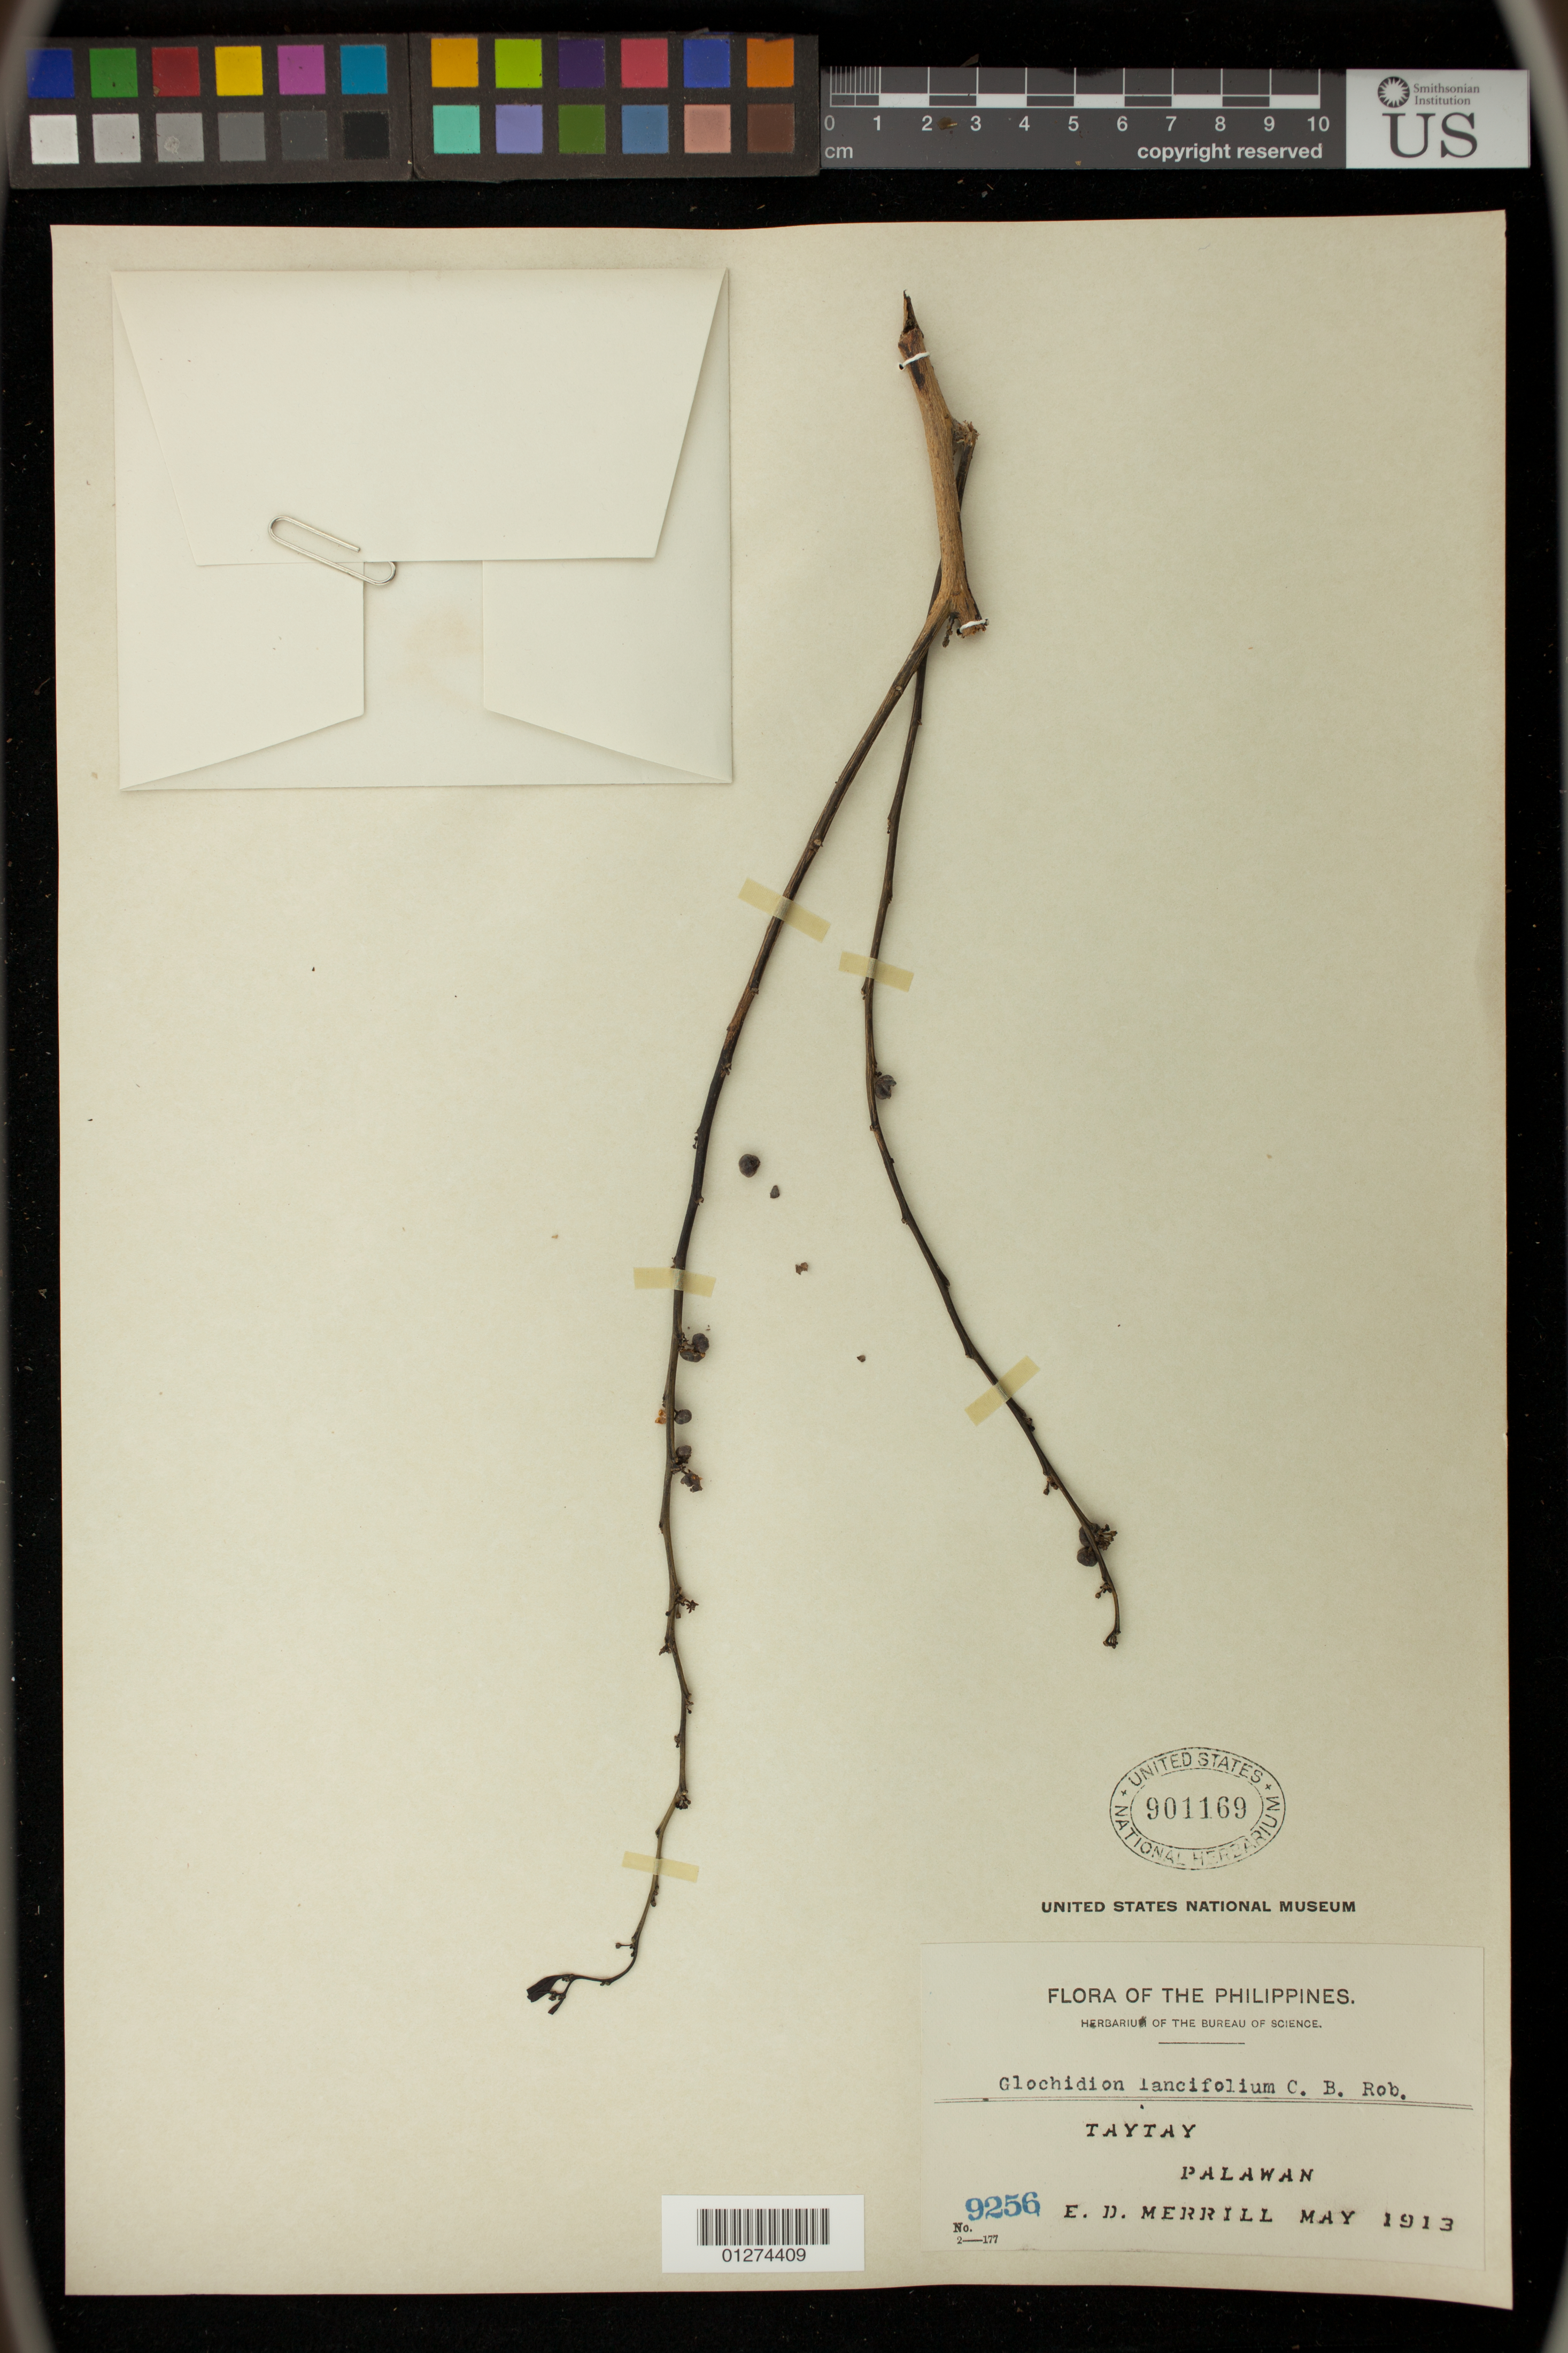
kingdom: Plantae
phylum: Tracheophyta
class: Magnoliopsida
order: Malpighiales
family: Phyllanthaceae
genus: Glochidion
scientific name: Glochidion lancifolium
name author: C.B. Rob.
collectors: E. D. Merrill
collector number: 9256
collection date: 1913-05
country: Philippines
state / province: Mimaropa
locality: Taytay, Palawan.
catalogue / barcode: US 901169